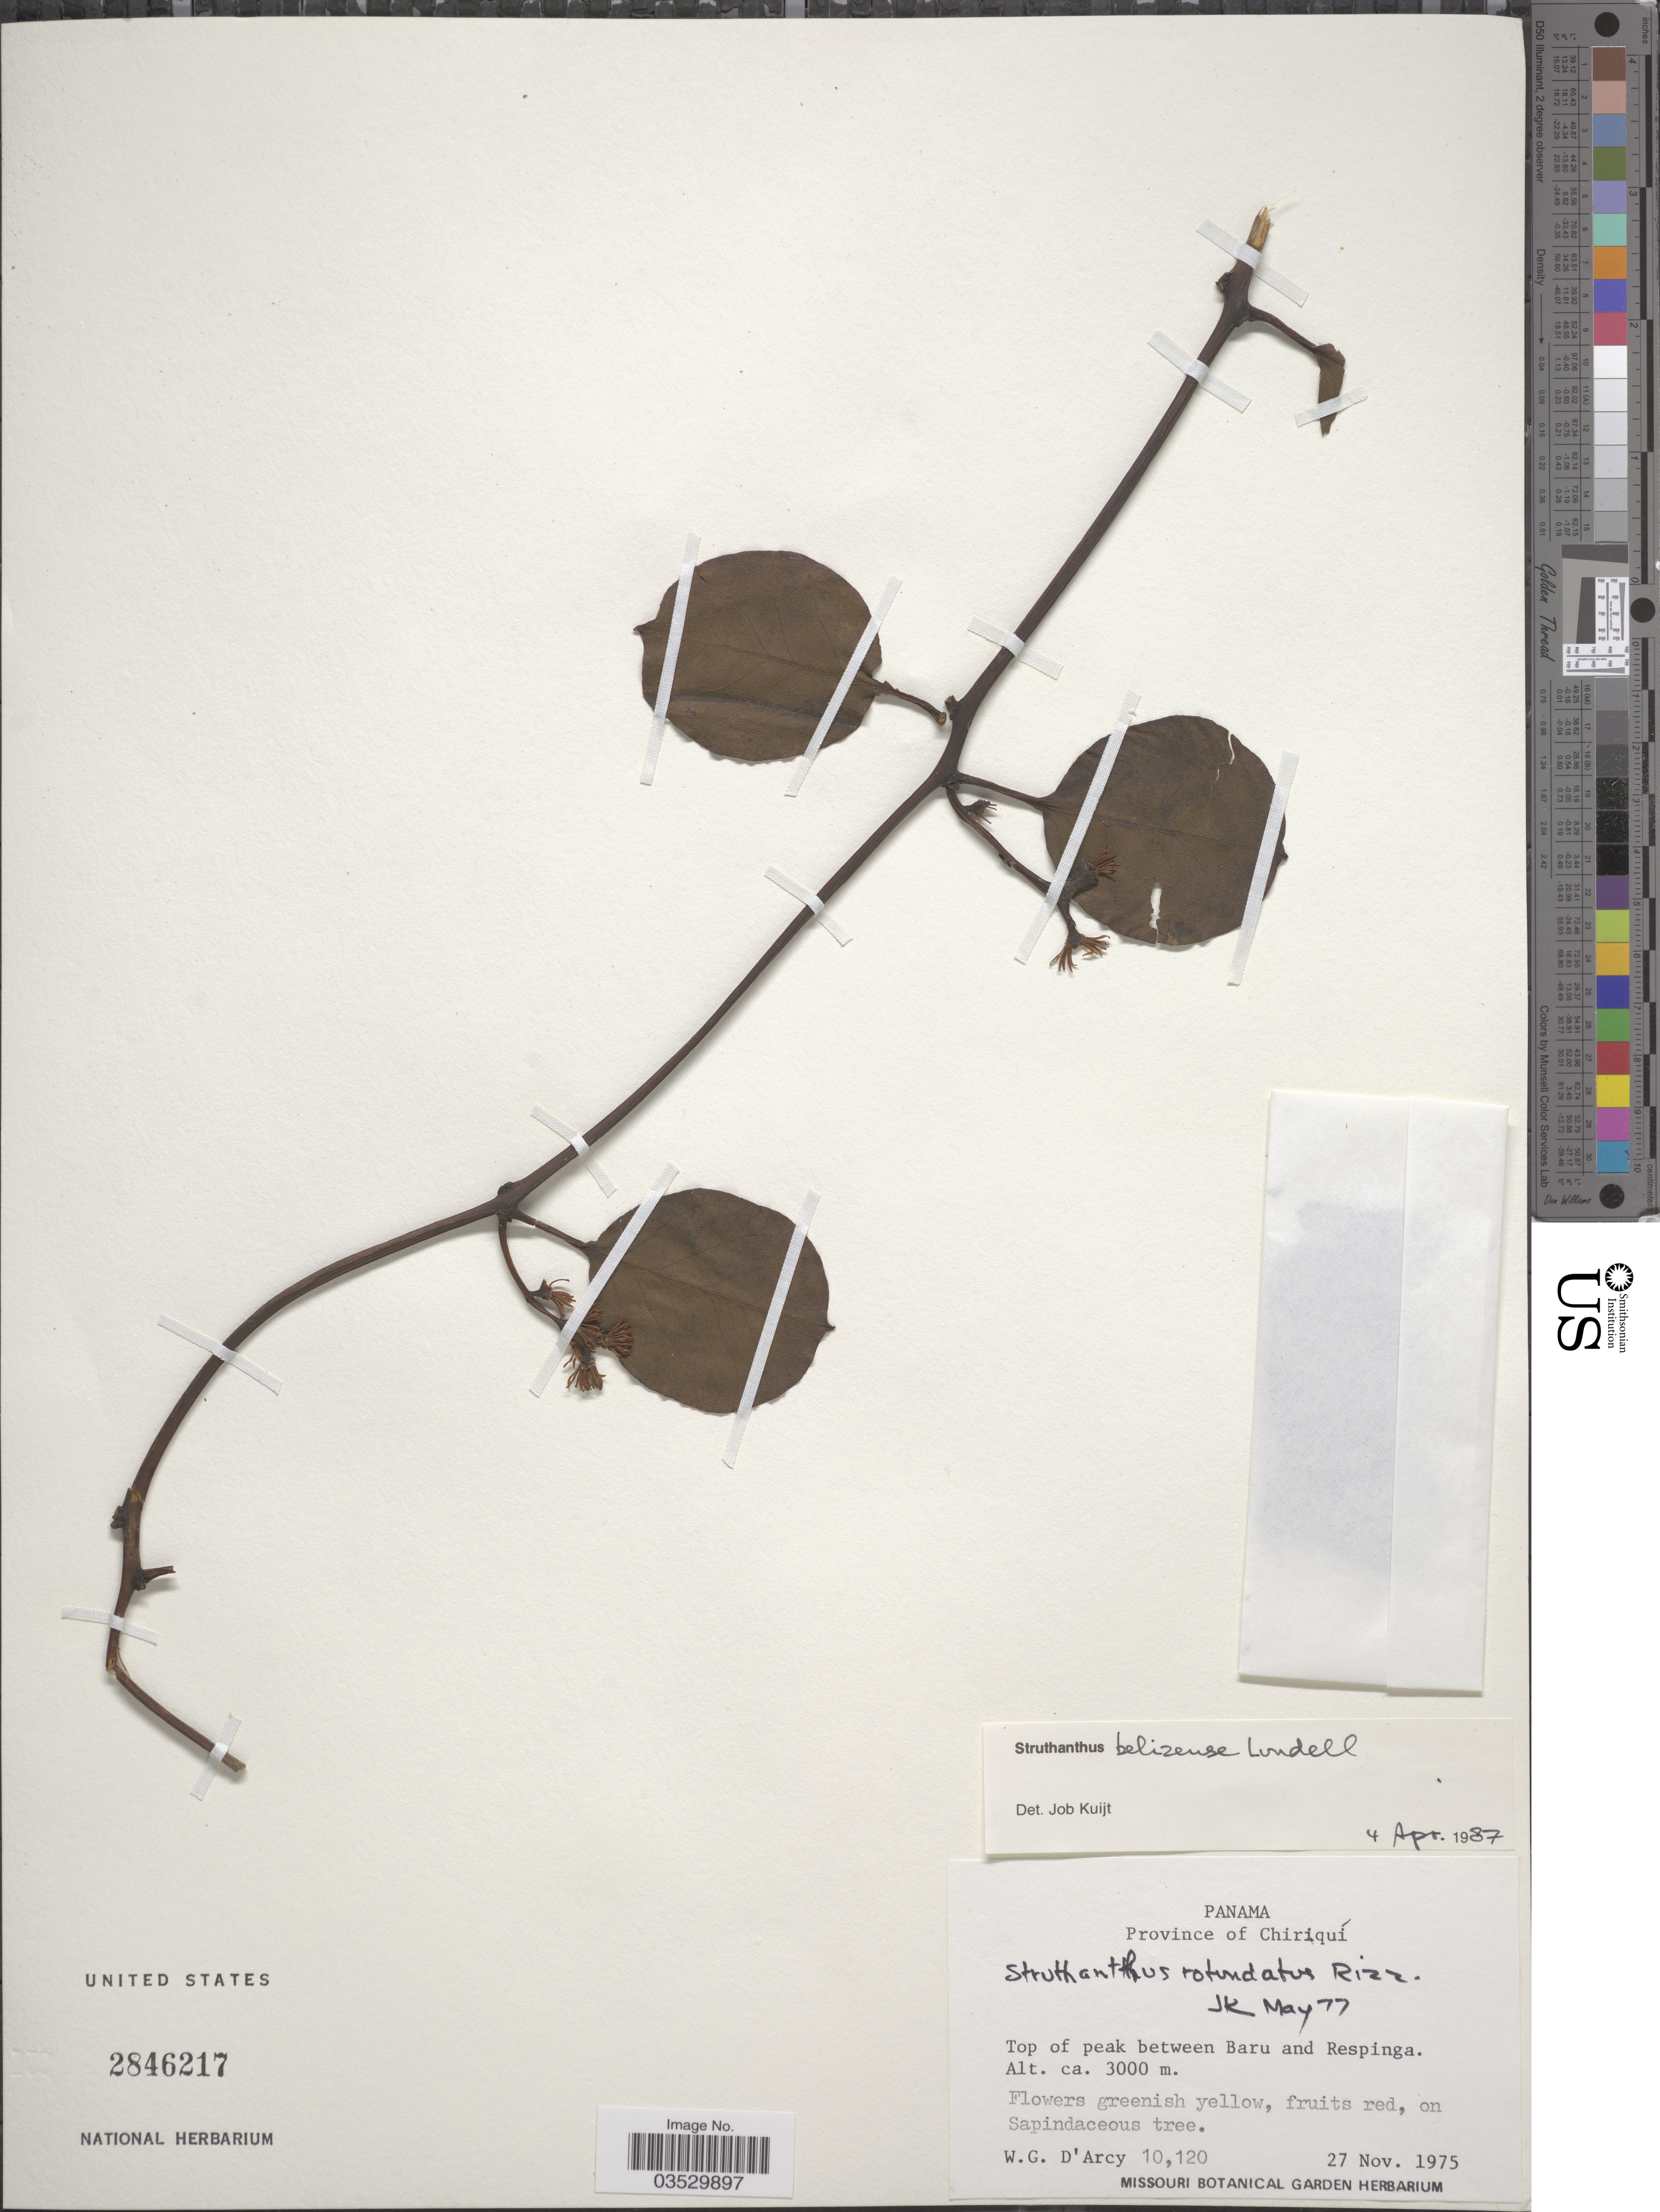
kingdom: Plantae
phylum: Tracheophyta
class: Magnoliopsida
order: Santalales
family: Loranthaceae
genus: Struthanthus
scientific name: Struthanthus belizensis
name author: Lundell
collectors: W. G. D'Arcy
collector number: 10120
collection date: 1975-11-27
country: Panama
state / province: Chiriqui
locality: Top of peak between Baru and Respinga.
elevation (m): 3000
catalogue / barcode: US 2846217